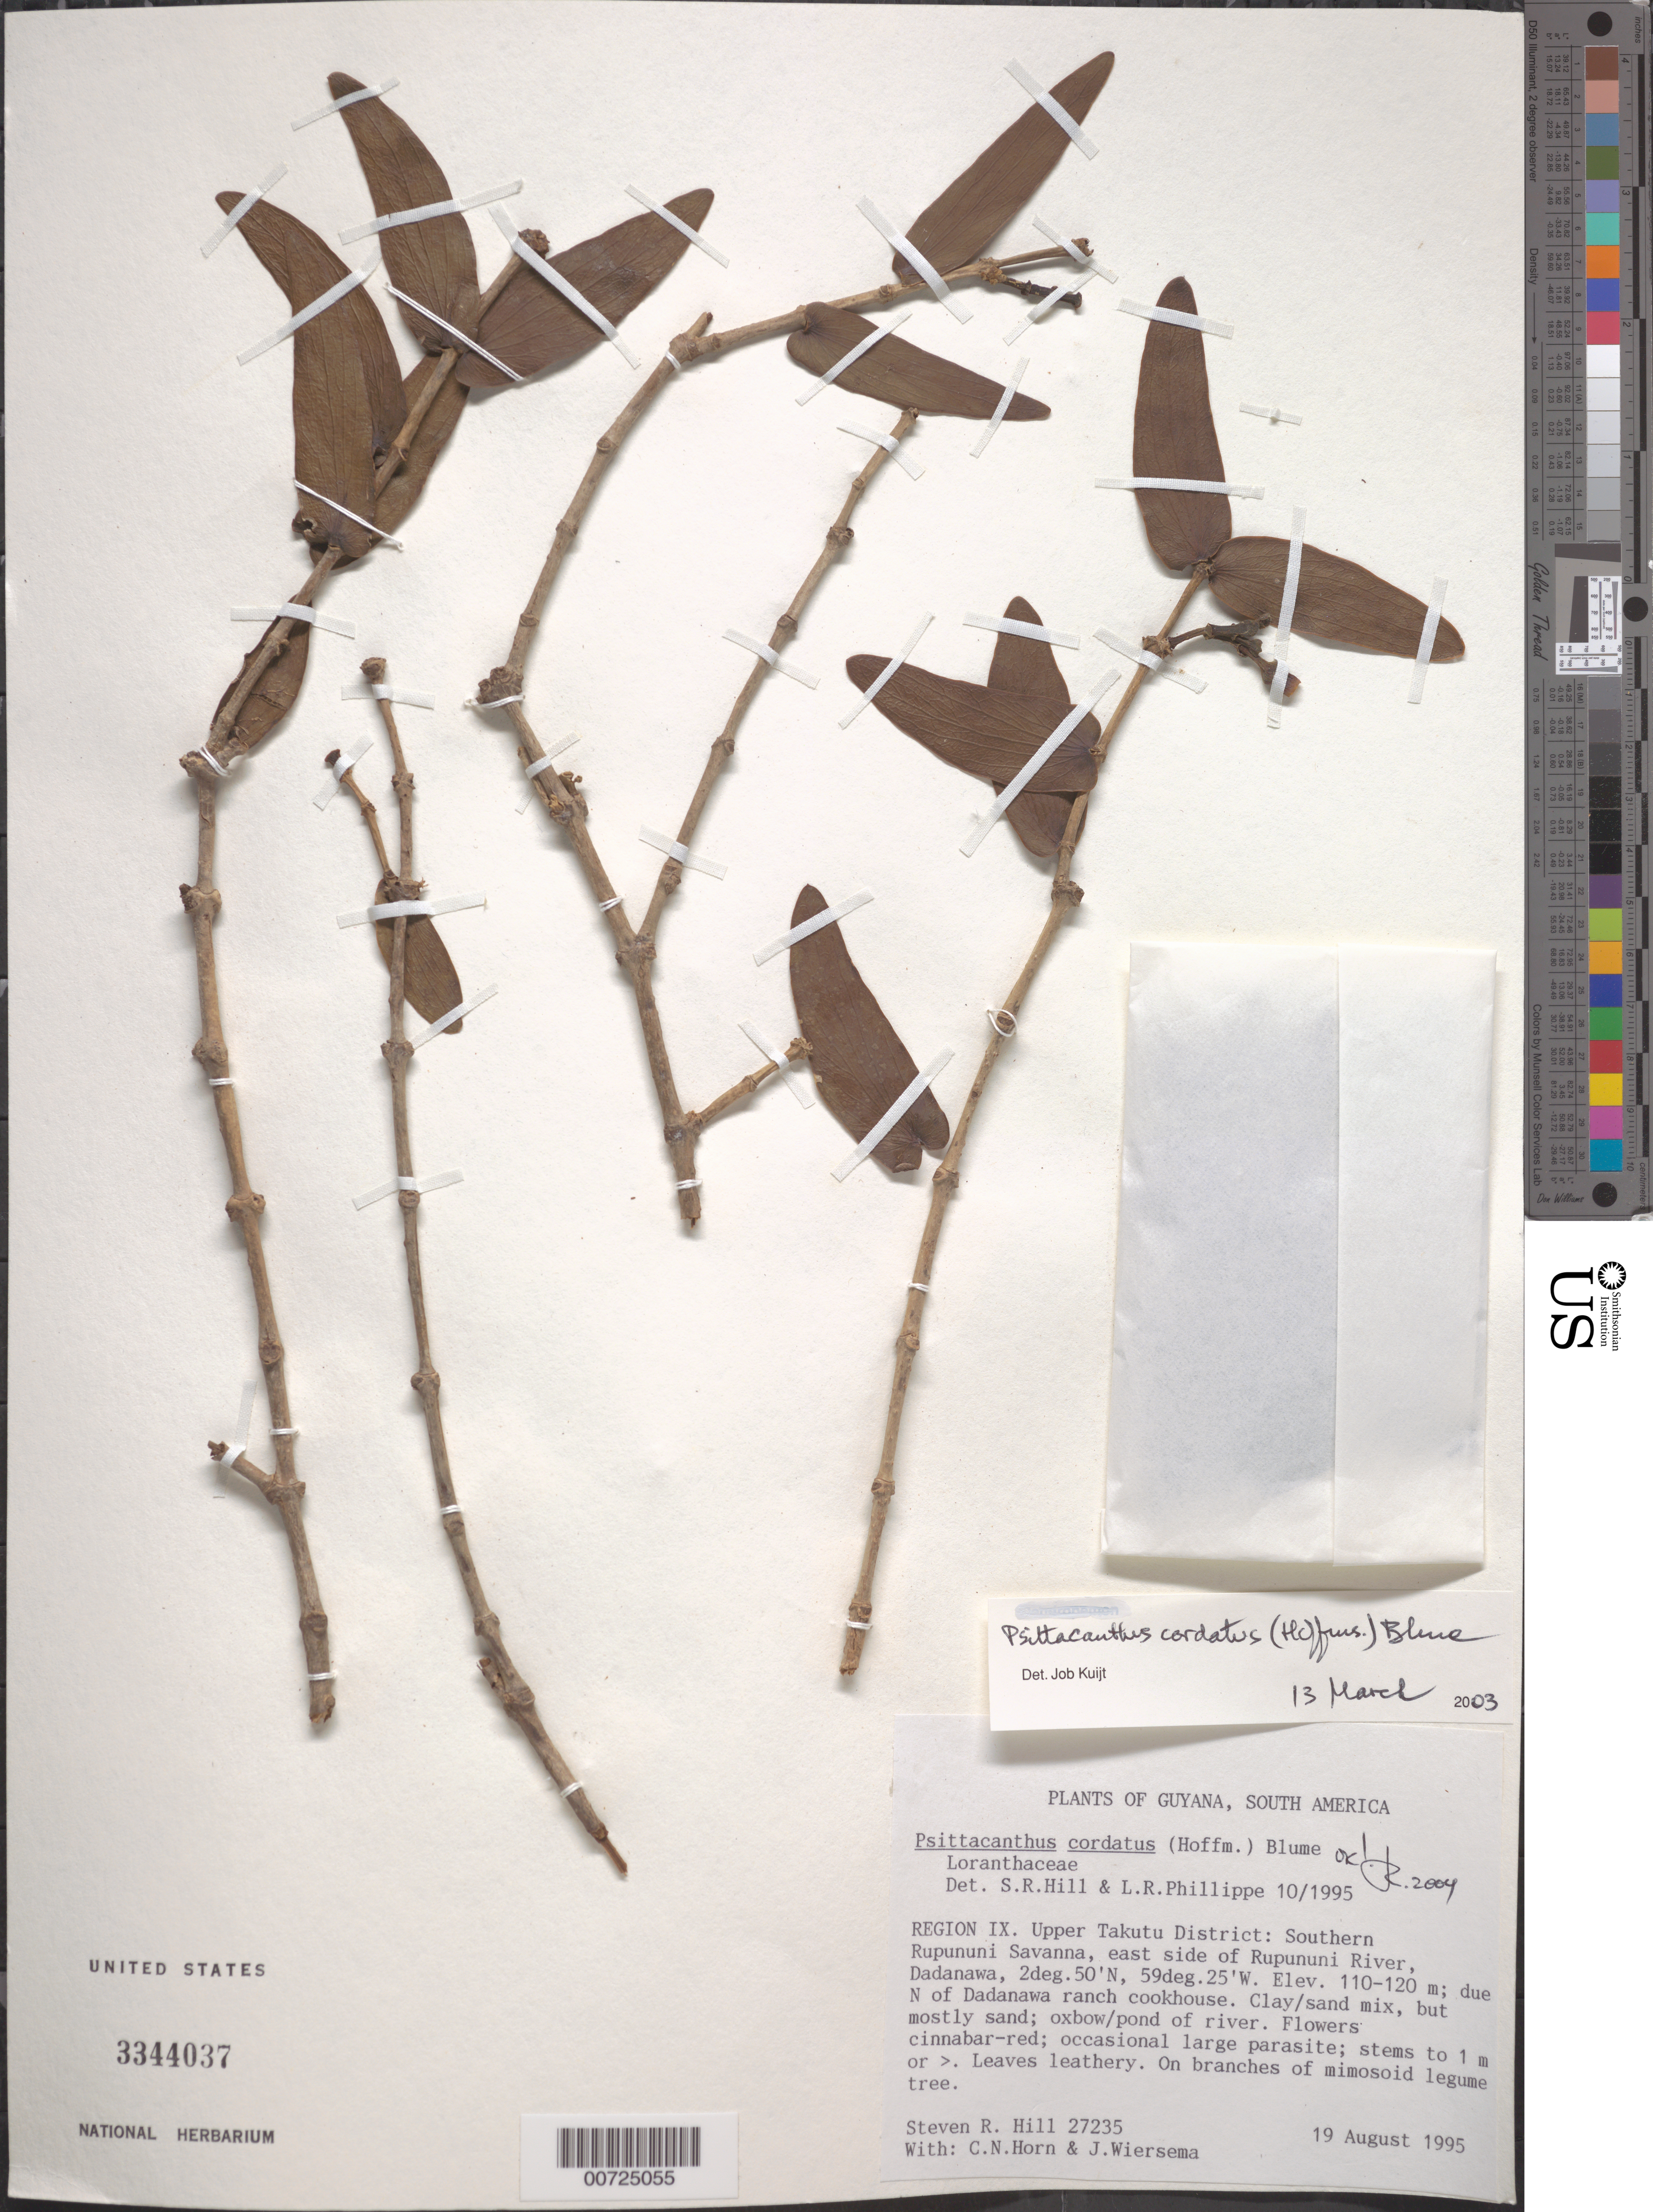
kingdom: Plantae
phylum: Tracheophyta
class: Magnoliopsida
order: Santalales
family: Loranthaceae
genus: Psittacanthus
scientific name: Psittacanthus cordatus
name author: (Hoffmanns.) Blume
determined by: Hill, S. R.; Phillippe, L. R.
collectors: S. R. Hill, C. N. Horn & J. H. Wiersema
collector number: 27235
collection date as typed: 19-Aug-95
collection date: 1995-08-19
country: Guyana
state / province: U. Takutu-U. Essequibo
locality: Dadanawa, southern Rupununi Savanna, E side of Rupununi R.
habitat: Clay/sand mix, but mostly sand; oxbow/pond of river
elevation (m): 110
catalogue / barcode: US 3344037